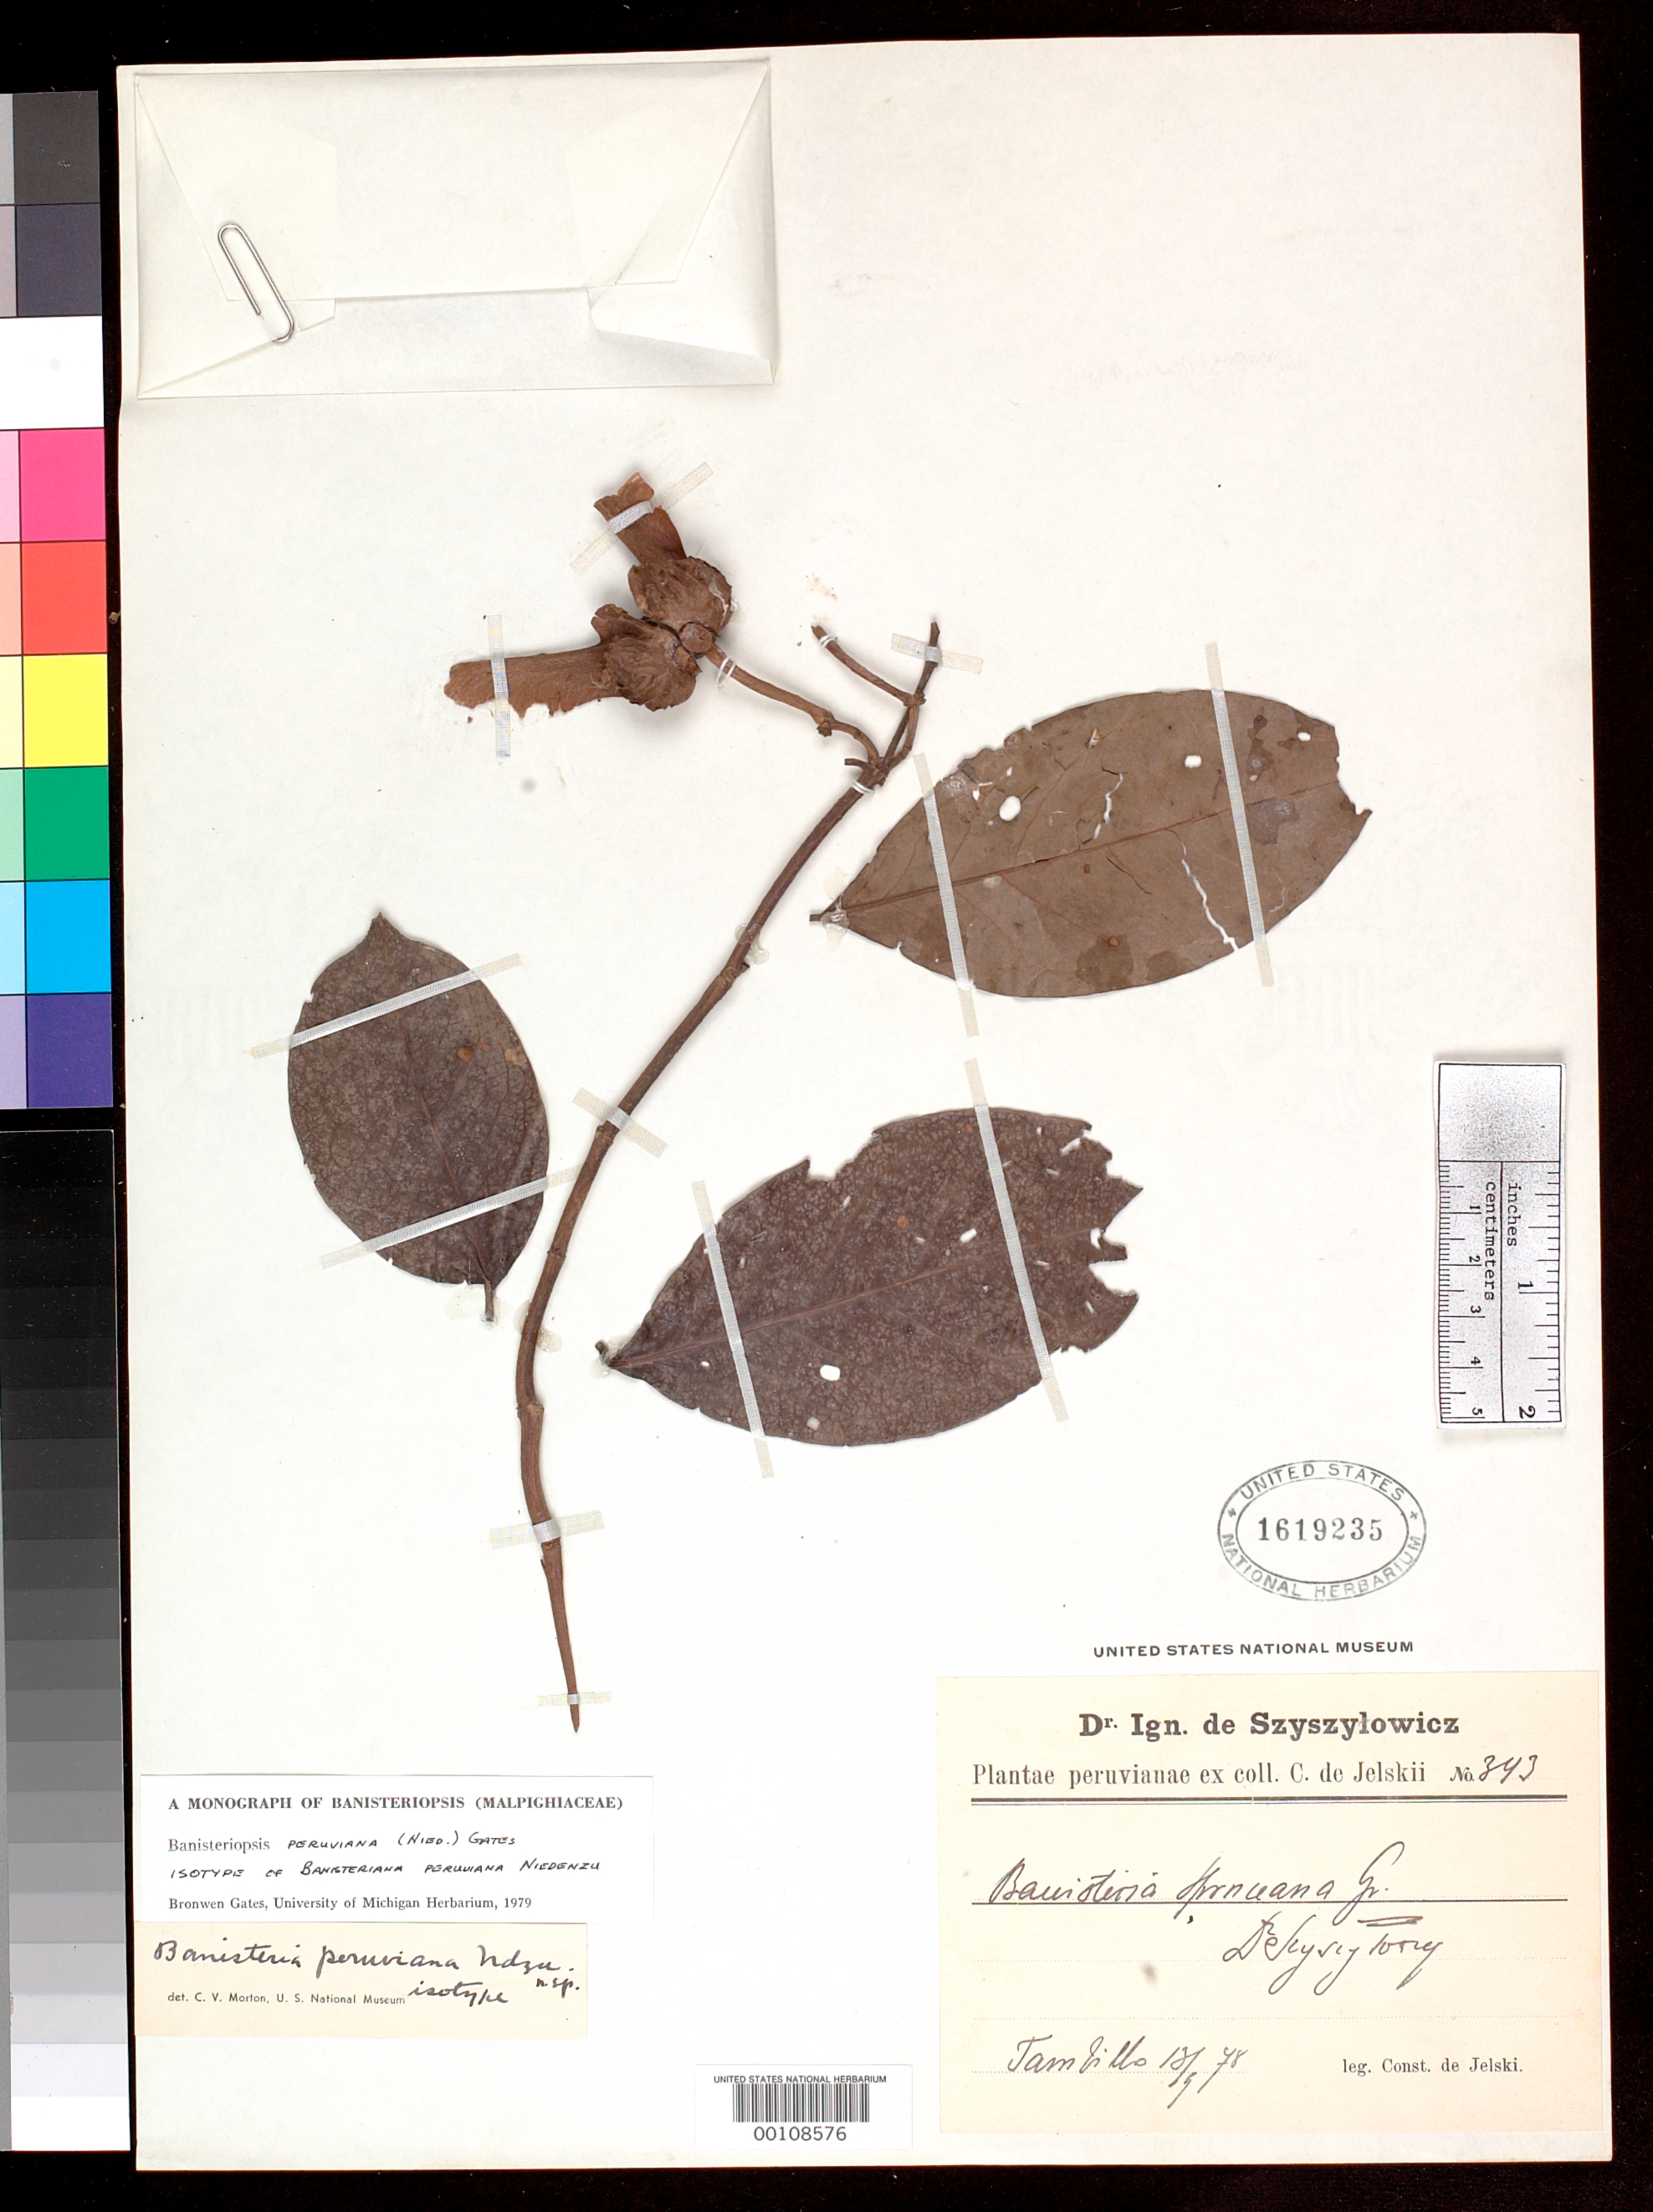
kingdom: Plantae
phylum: Tracheophyta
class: Magnoliopsida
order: Malpighiales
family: Malpighiaceae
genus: Banisteria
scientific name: Banisteria peruviana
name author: Nied.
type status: Isotype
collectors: C. von Jelski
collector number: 343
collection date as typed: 18 Sep 1878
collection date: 1878-09-18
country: Peru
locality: Tambillo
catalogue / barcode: US 1619235